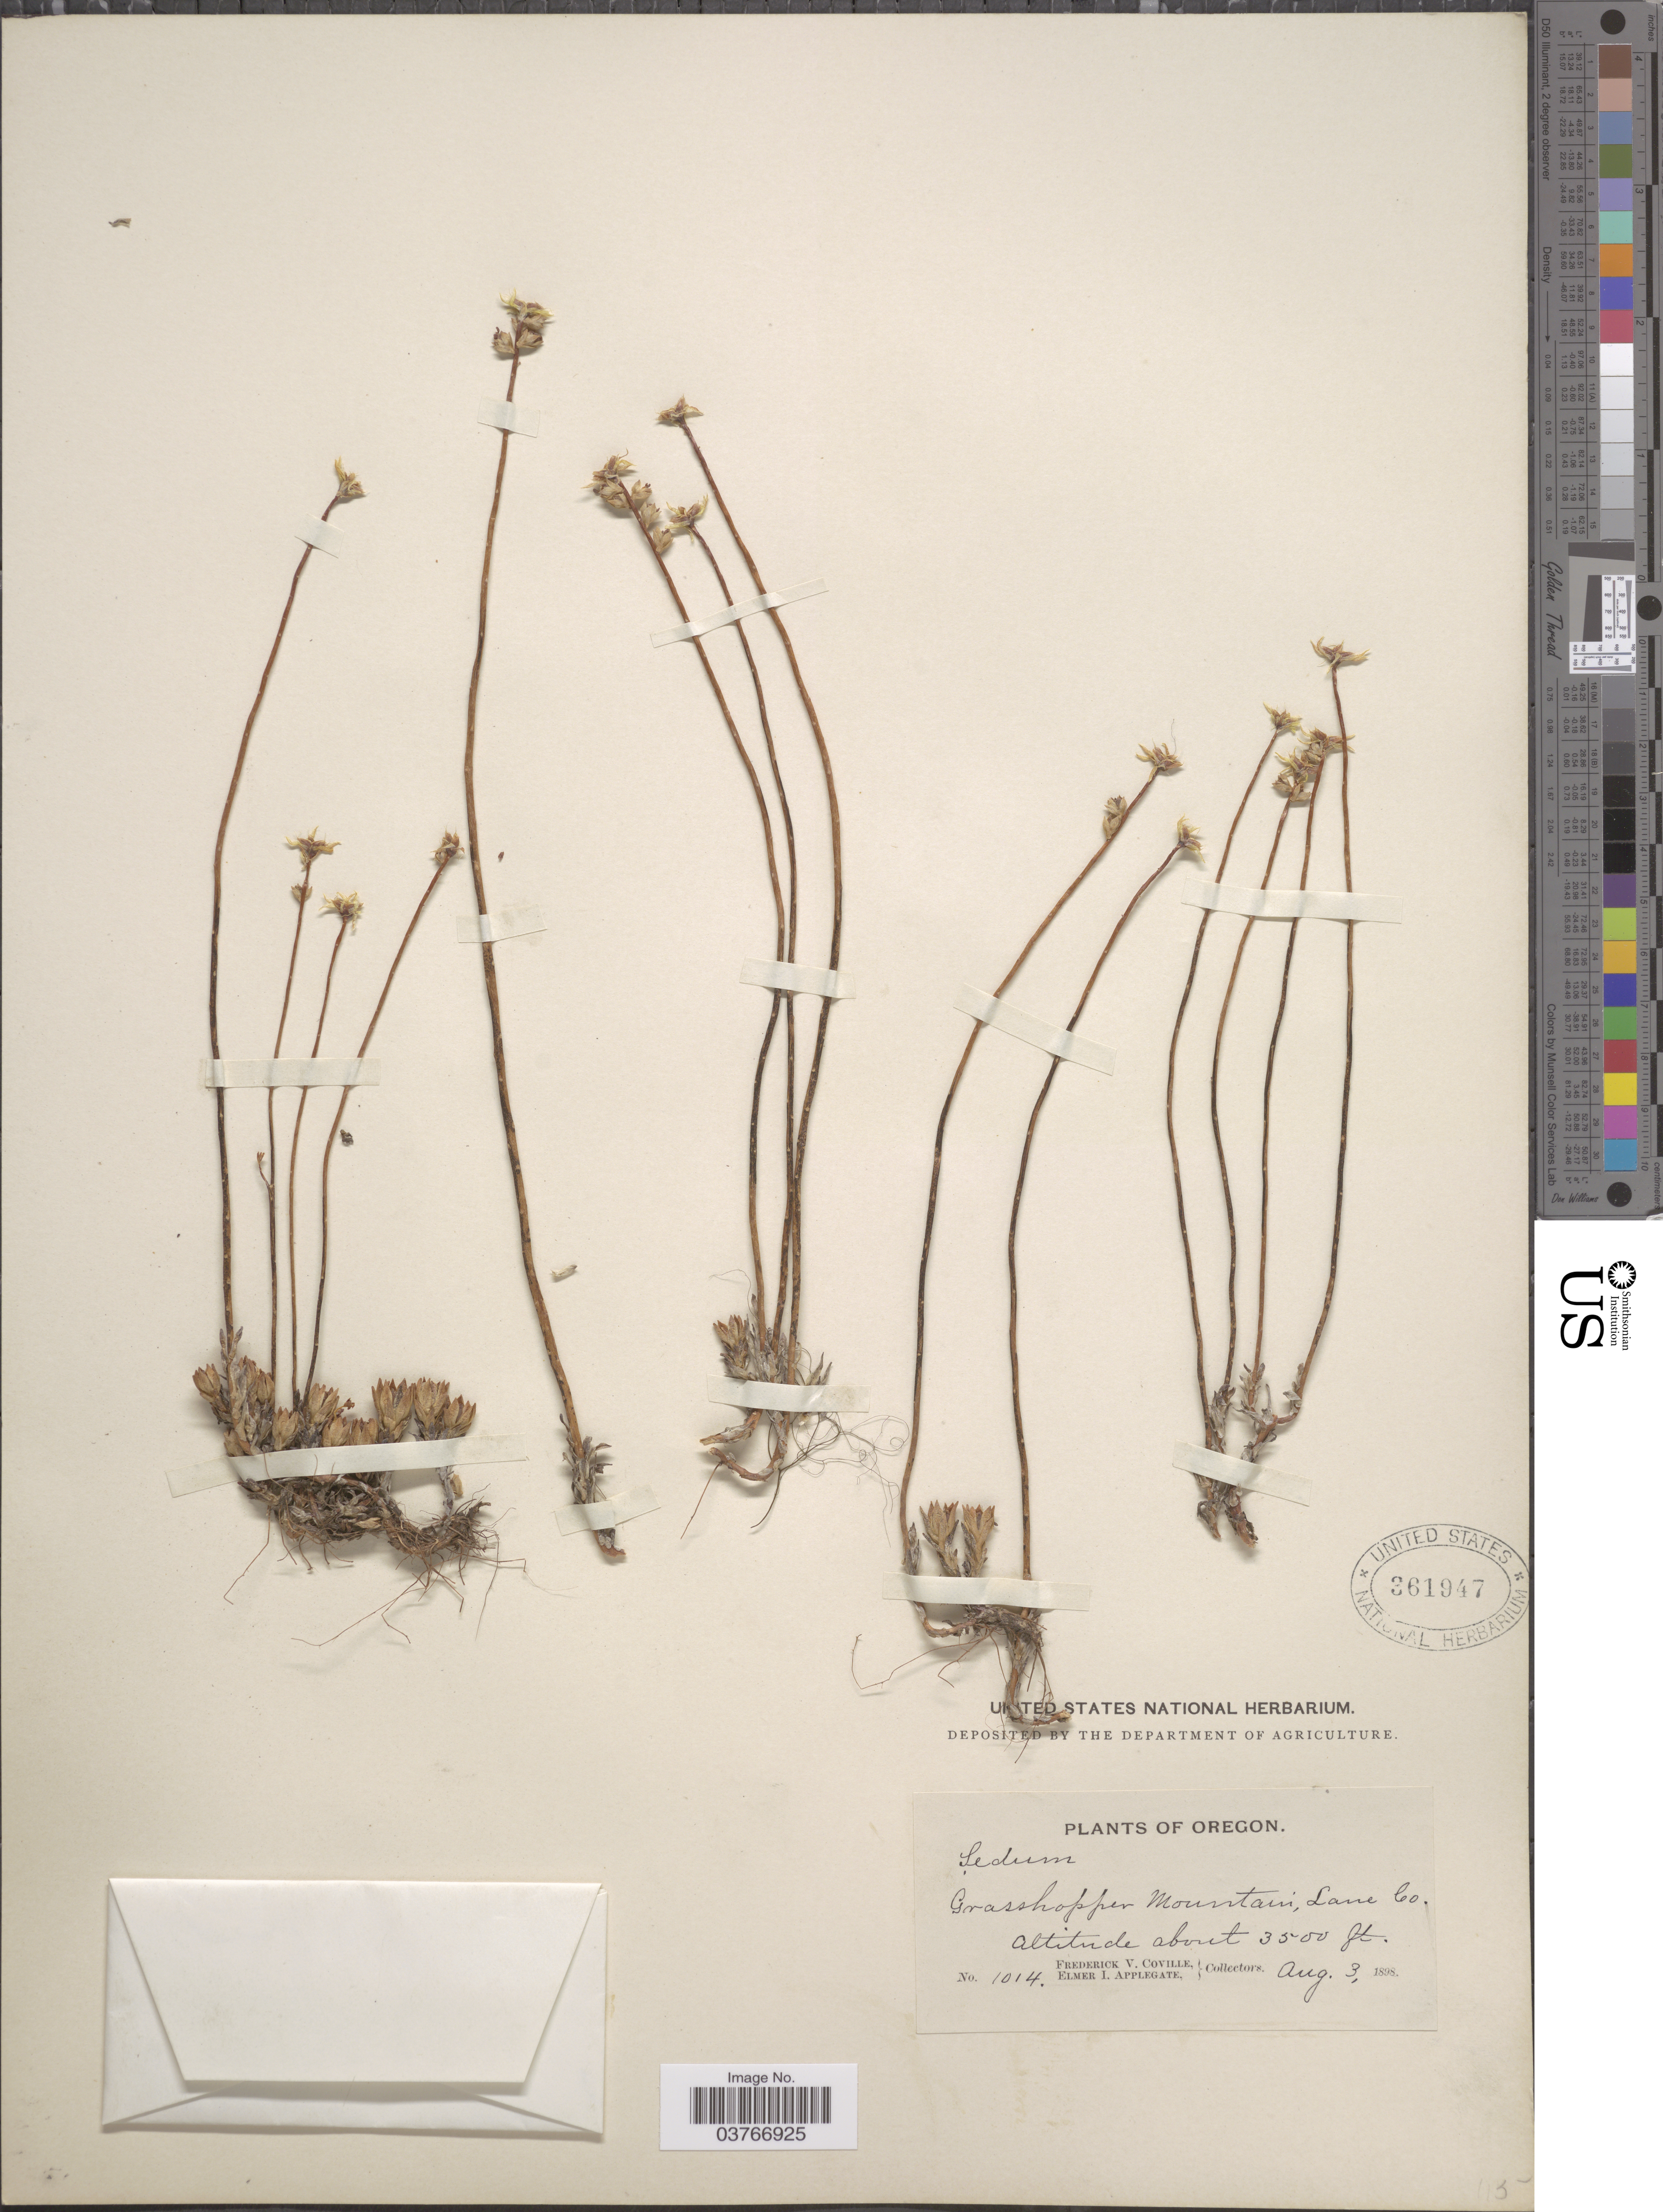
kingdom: Plantae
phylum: Tracheophyta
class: Magnoliopsida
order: Saxifragales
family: Crassulaceae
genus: Sedum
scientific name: Sedum sp.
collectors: F. V. Coville & E. I. Applegate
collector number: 1014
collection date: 1898-08-03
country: United States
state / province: Oregon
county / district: Lane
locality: Grasshopper Mountain, Lane Co.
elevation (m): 1067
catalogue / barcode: US 361947